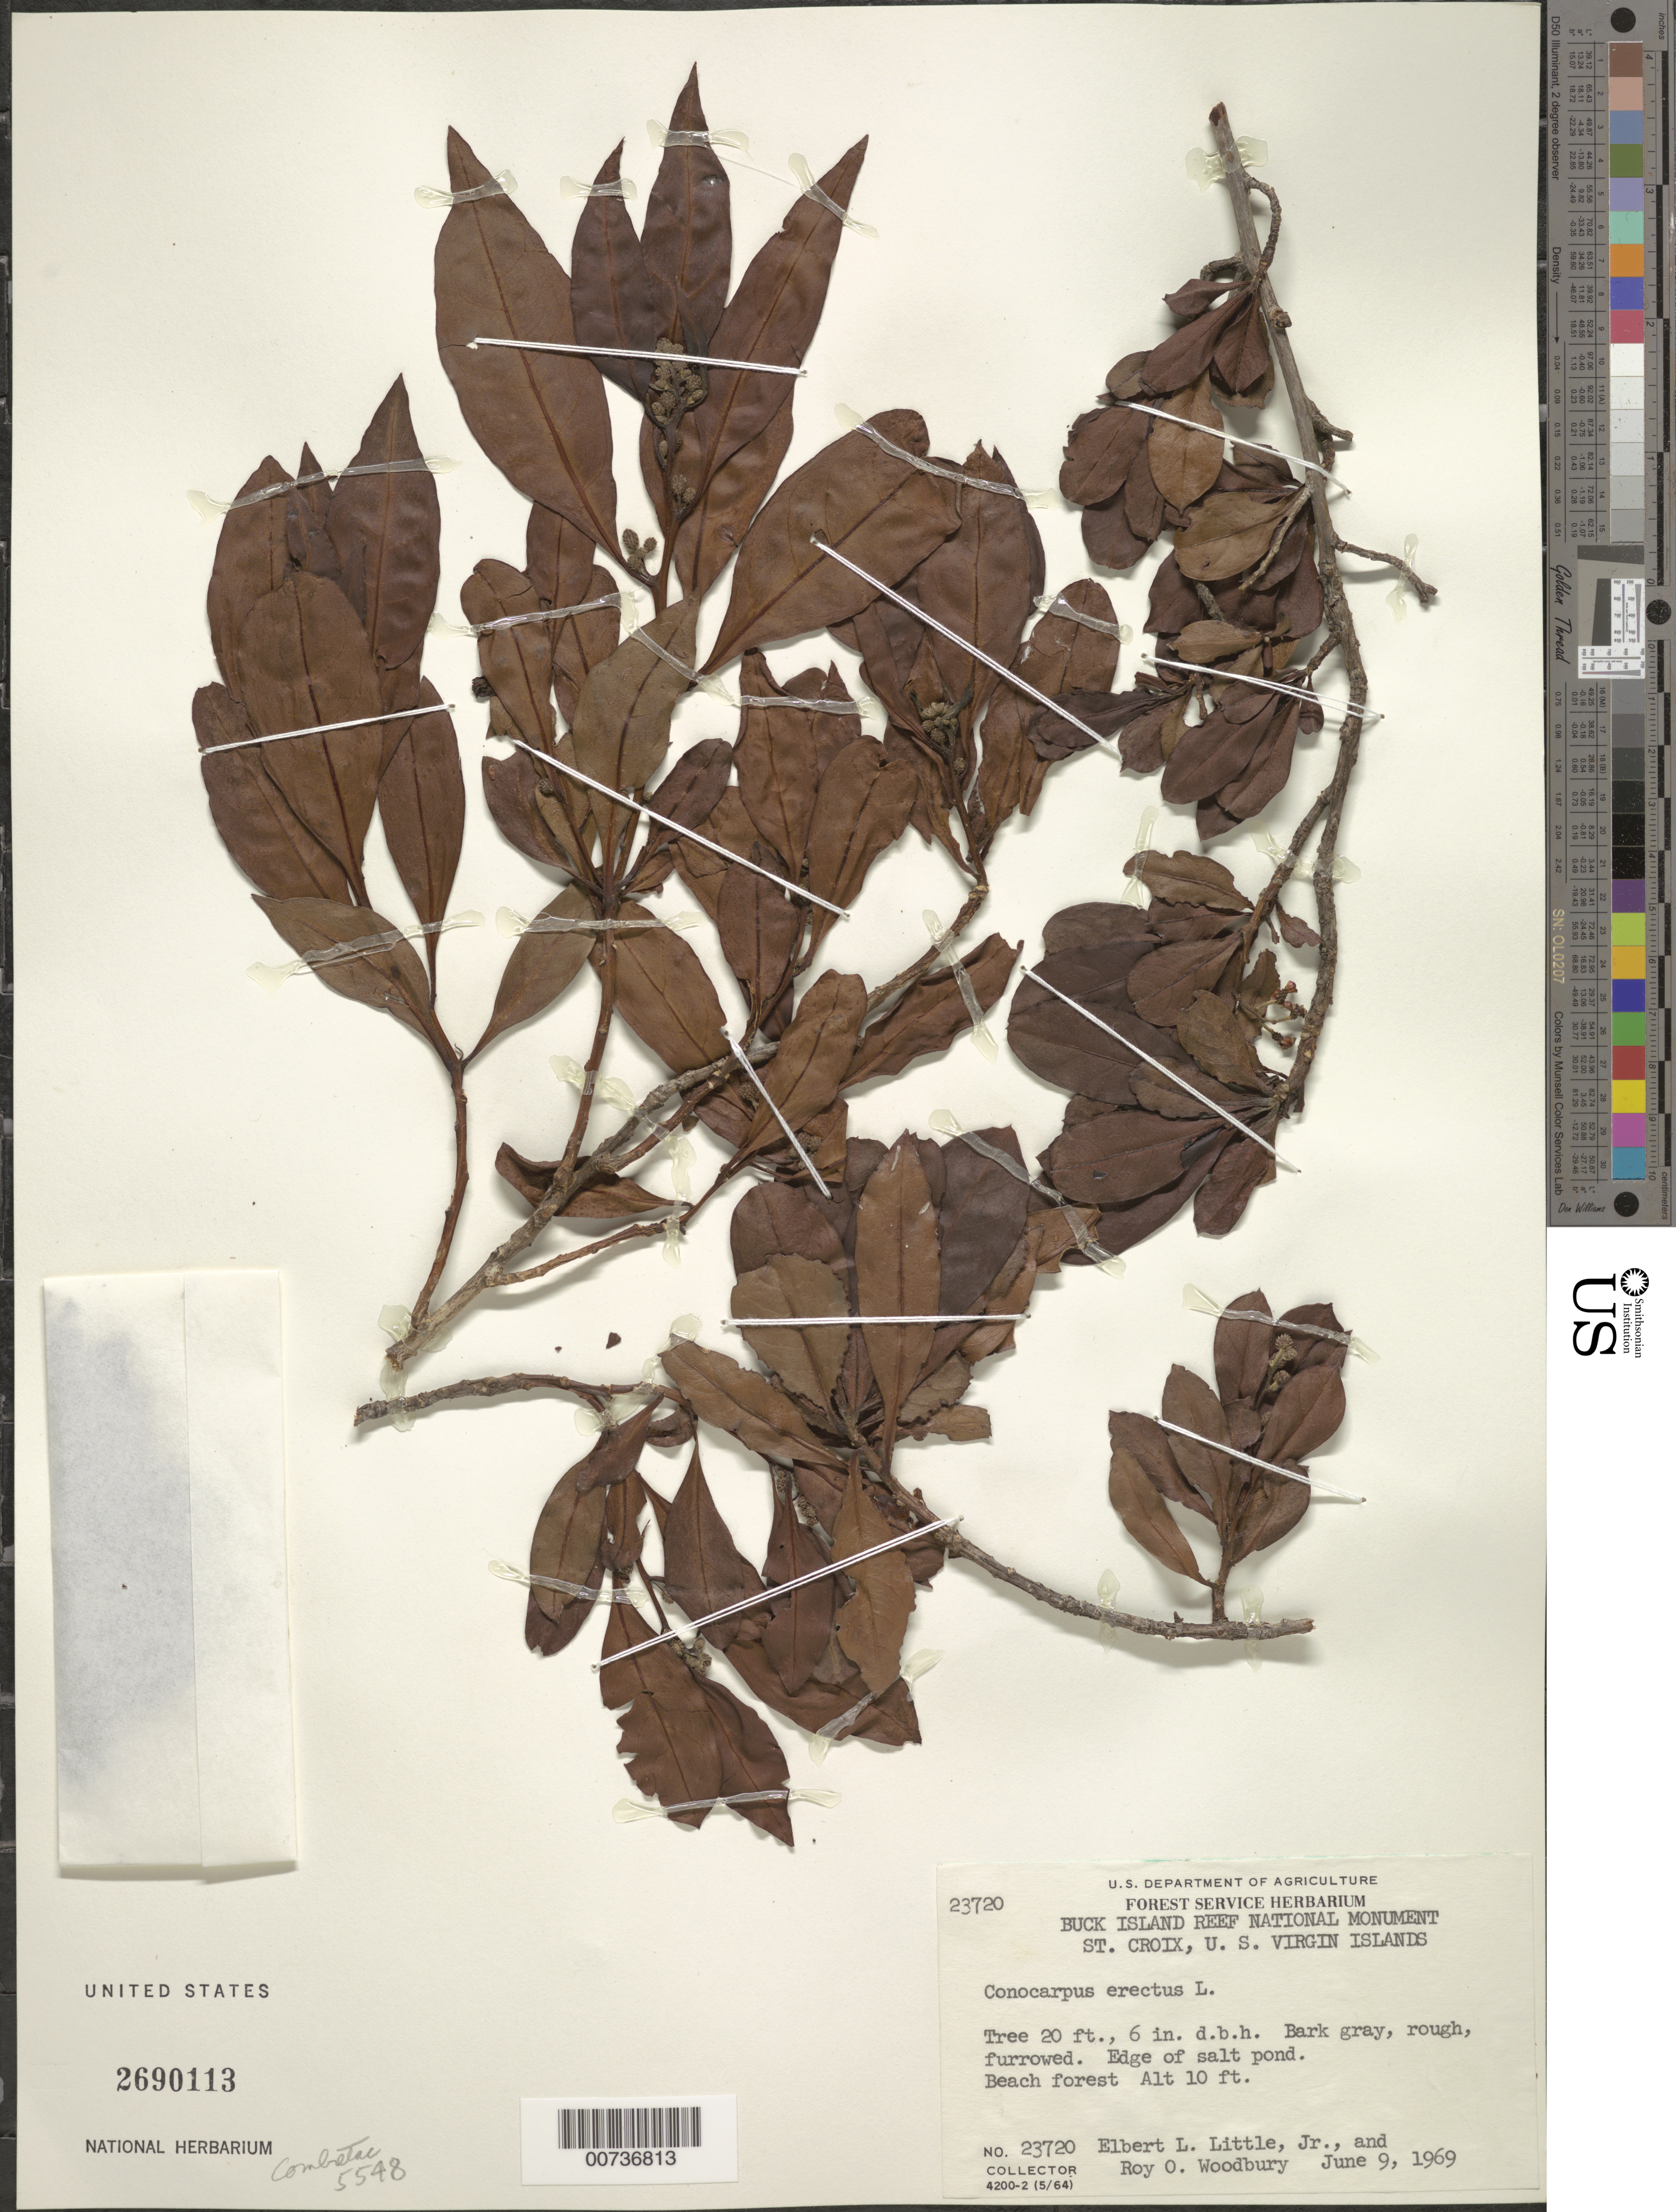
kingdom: Plantae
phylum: Tracheophyta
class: Magnoliopsida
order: Myrtales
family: Combretaceae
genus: Conocarpus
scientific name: Conocarpus erectus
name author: L.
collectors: E. L. Little & R. O. Woodbury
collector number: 23720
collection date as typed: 09 Jun 1969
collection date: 1969-06-09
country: U.S. Virgin Islands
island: St. Croix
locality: Buck Island Reef National Monument, Edge of salt pond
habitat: Beach forest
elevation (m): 3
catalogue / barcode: US 2690113